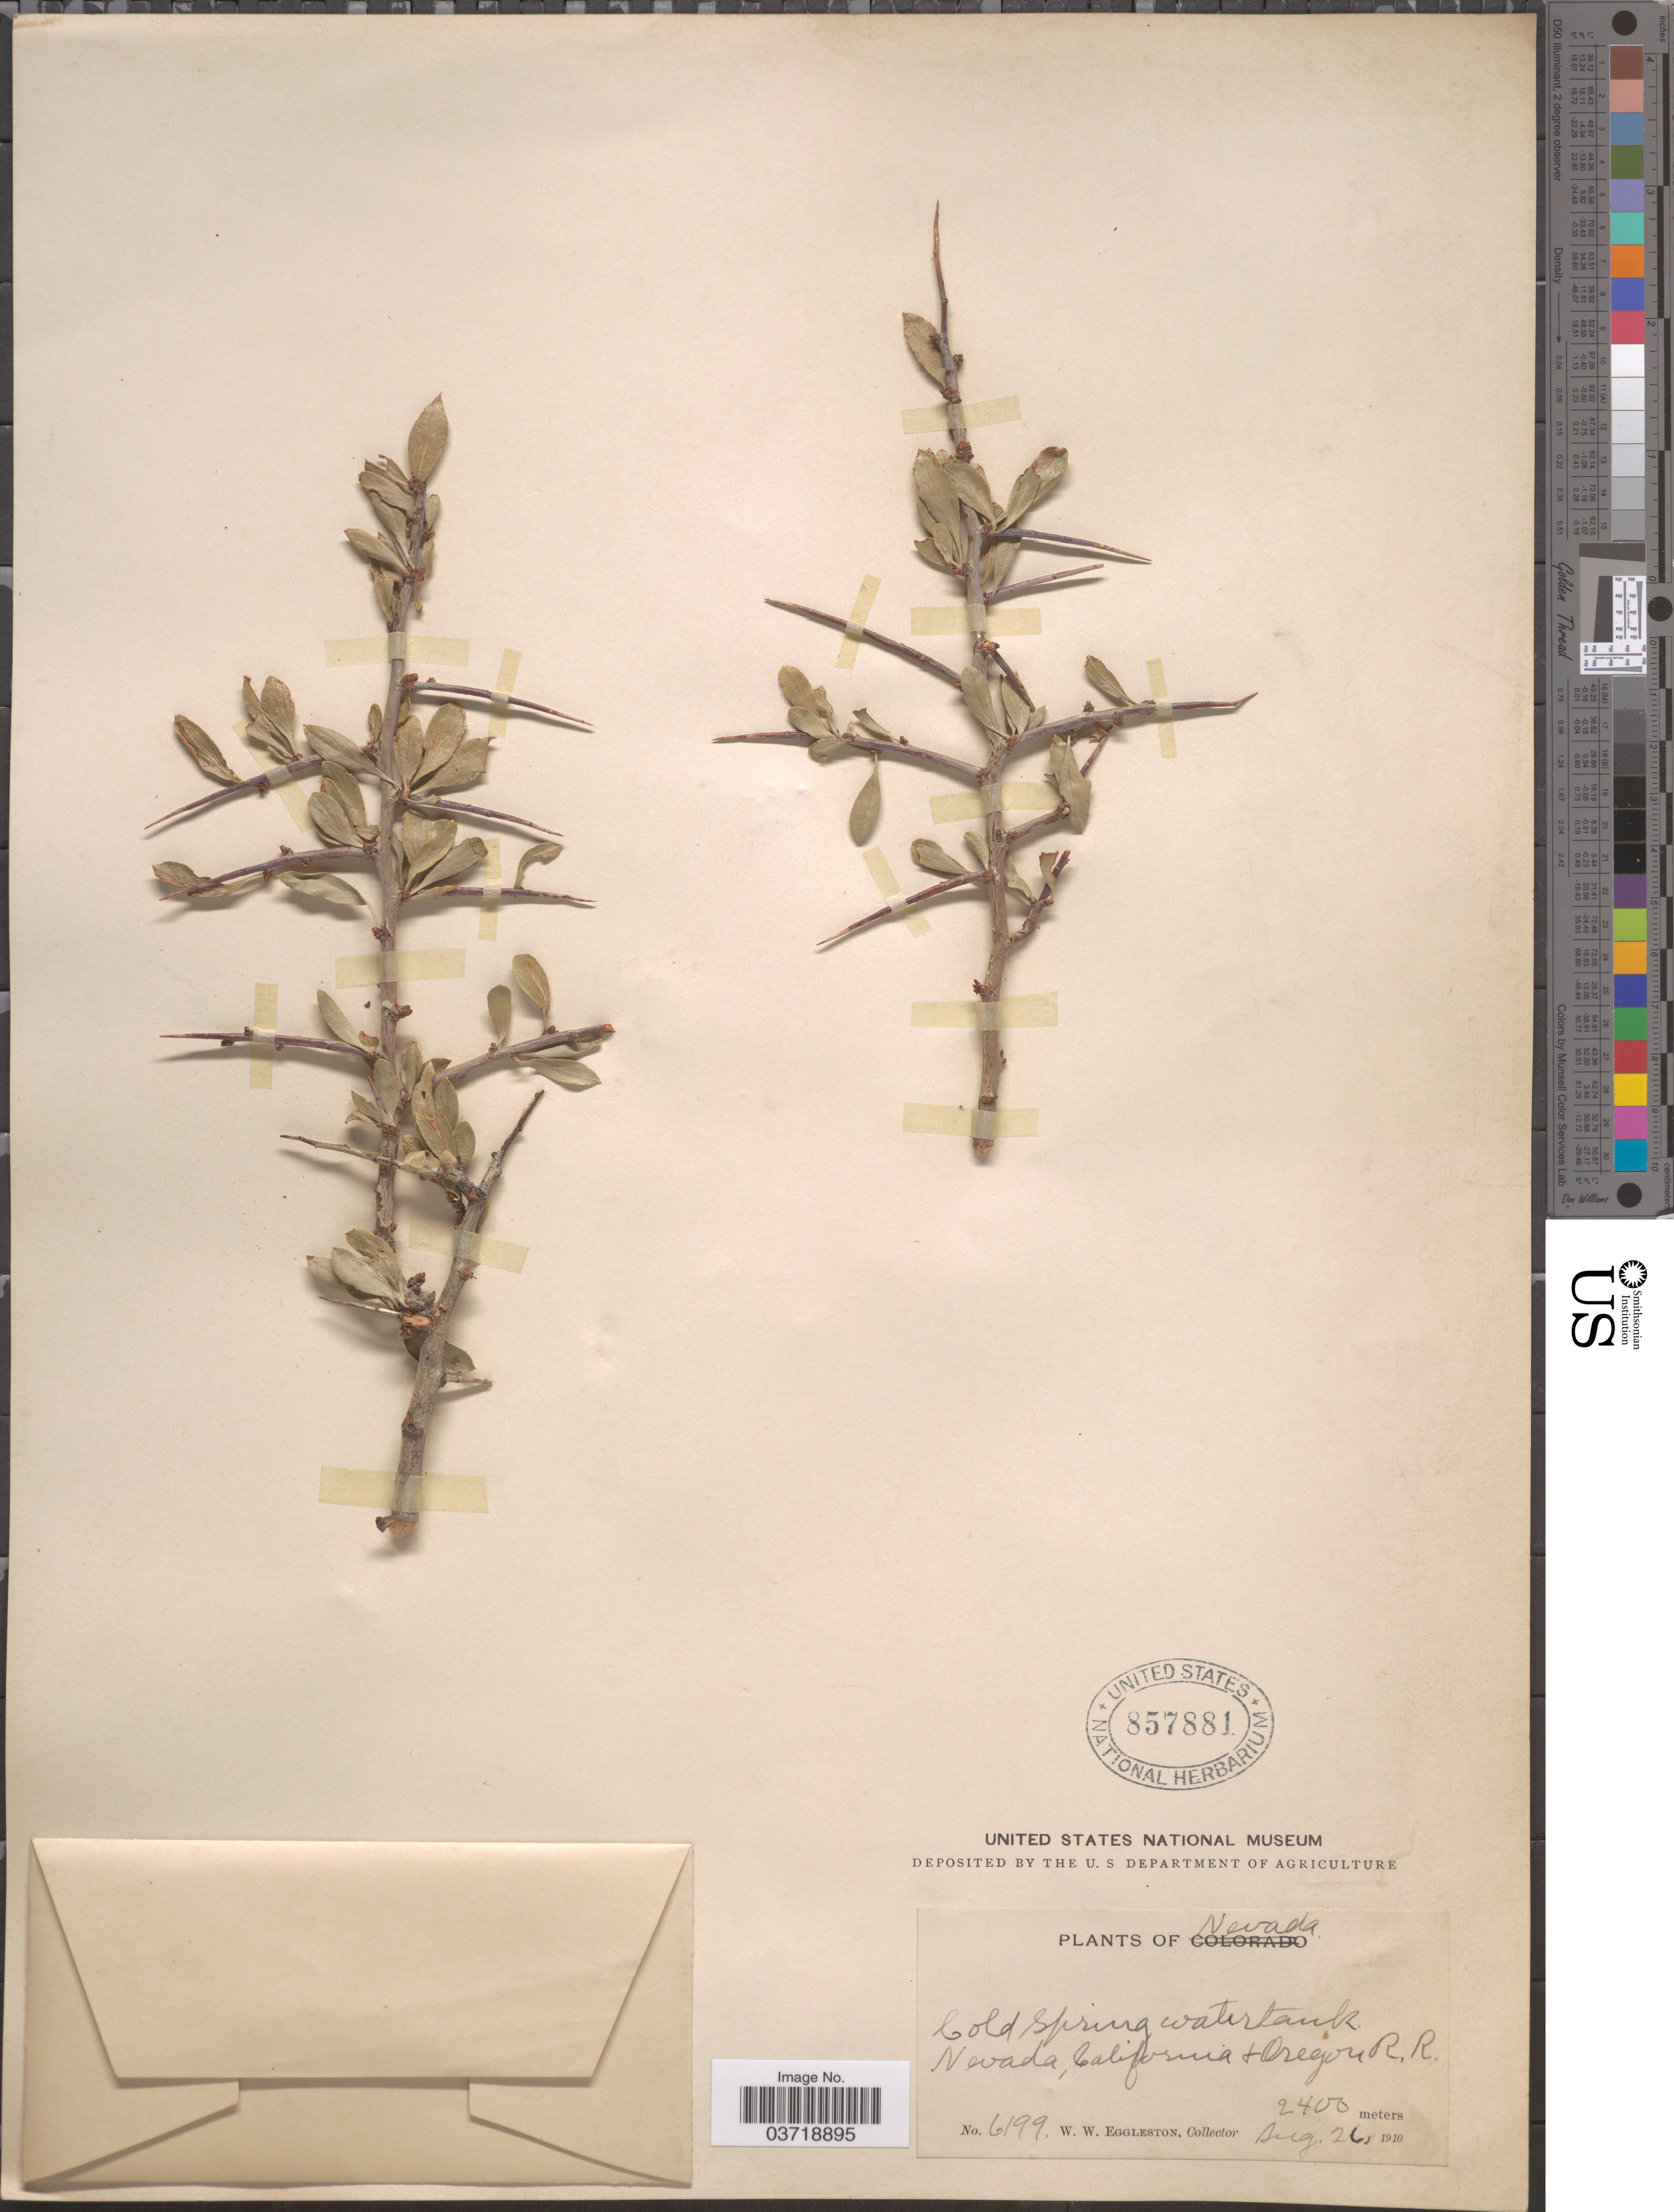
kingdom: Plantae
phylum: Tracheophyta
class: Magnoliopsida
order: Rosales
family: Rosaceae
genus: Prunus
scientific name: Prunus andersonii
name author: A. Gray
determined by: Strong, Mark T., (BOT), Smithsonian Institution - National Museum of Natural History (UNITED STATES)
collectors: W. W. Eggleston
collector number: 6199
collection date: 1910-08-26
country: United States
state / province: Nevada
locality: Cold Spring watertank. Nevada, Caifornia & Oregon R. R.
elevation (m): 2400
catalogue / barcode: US 857881